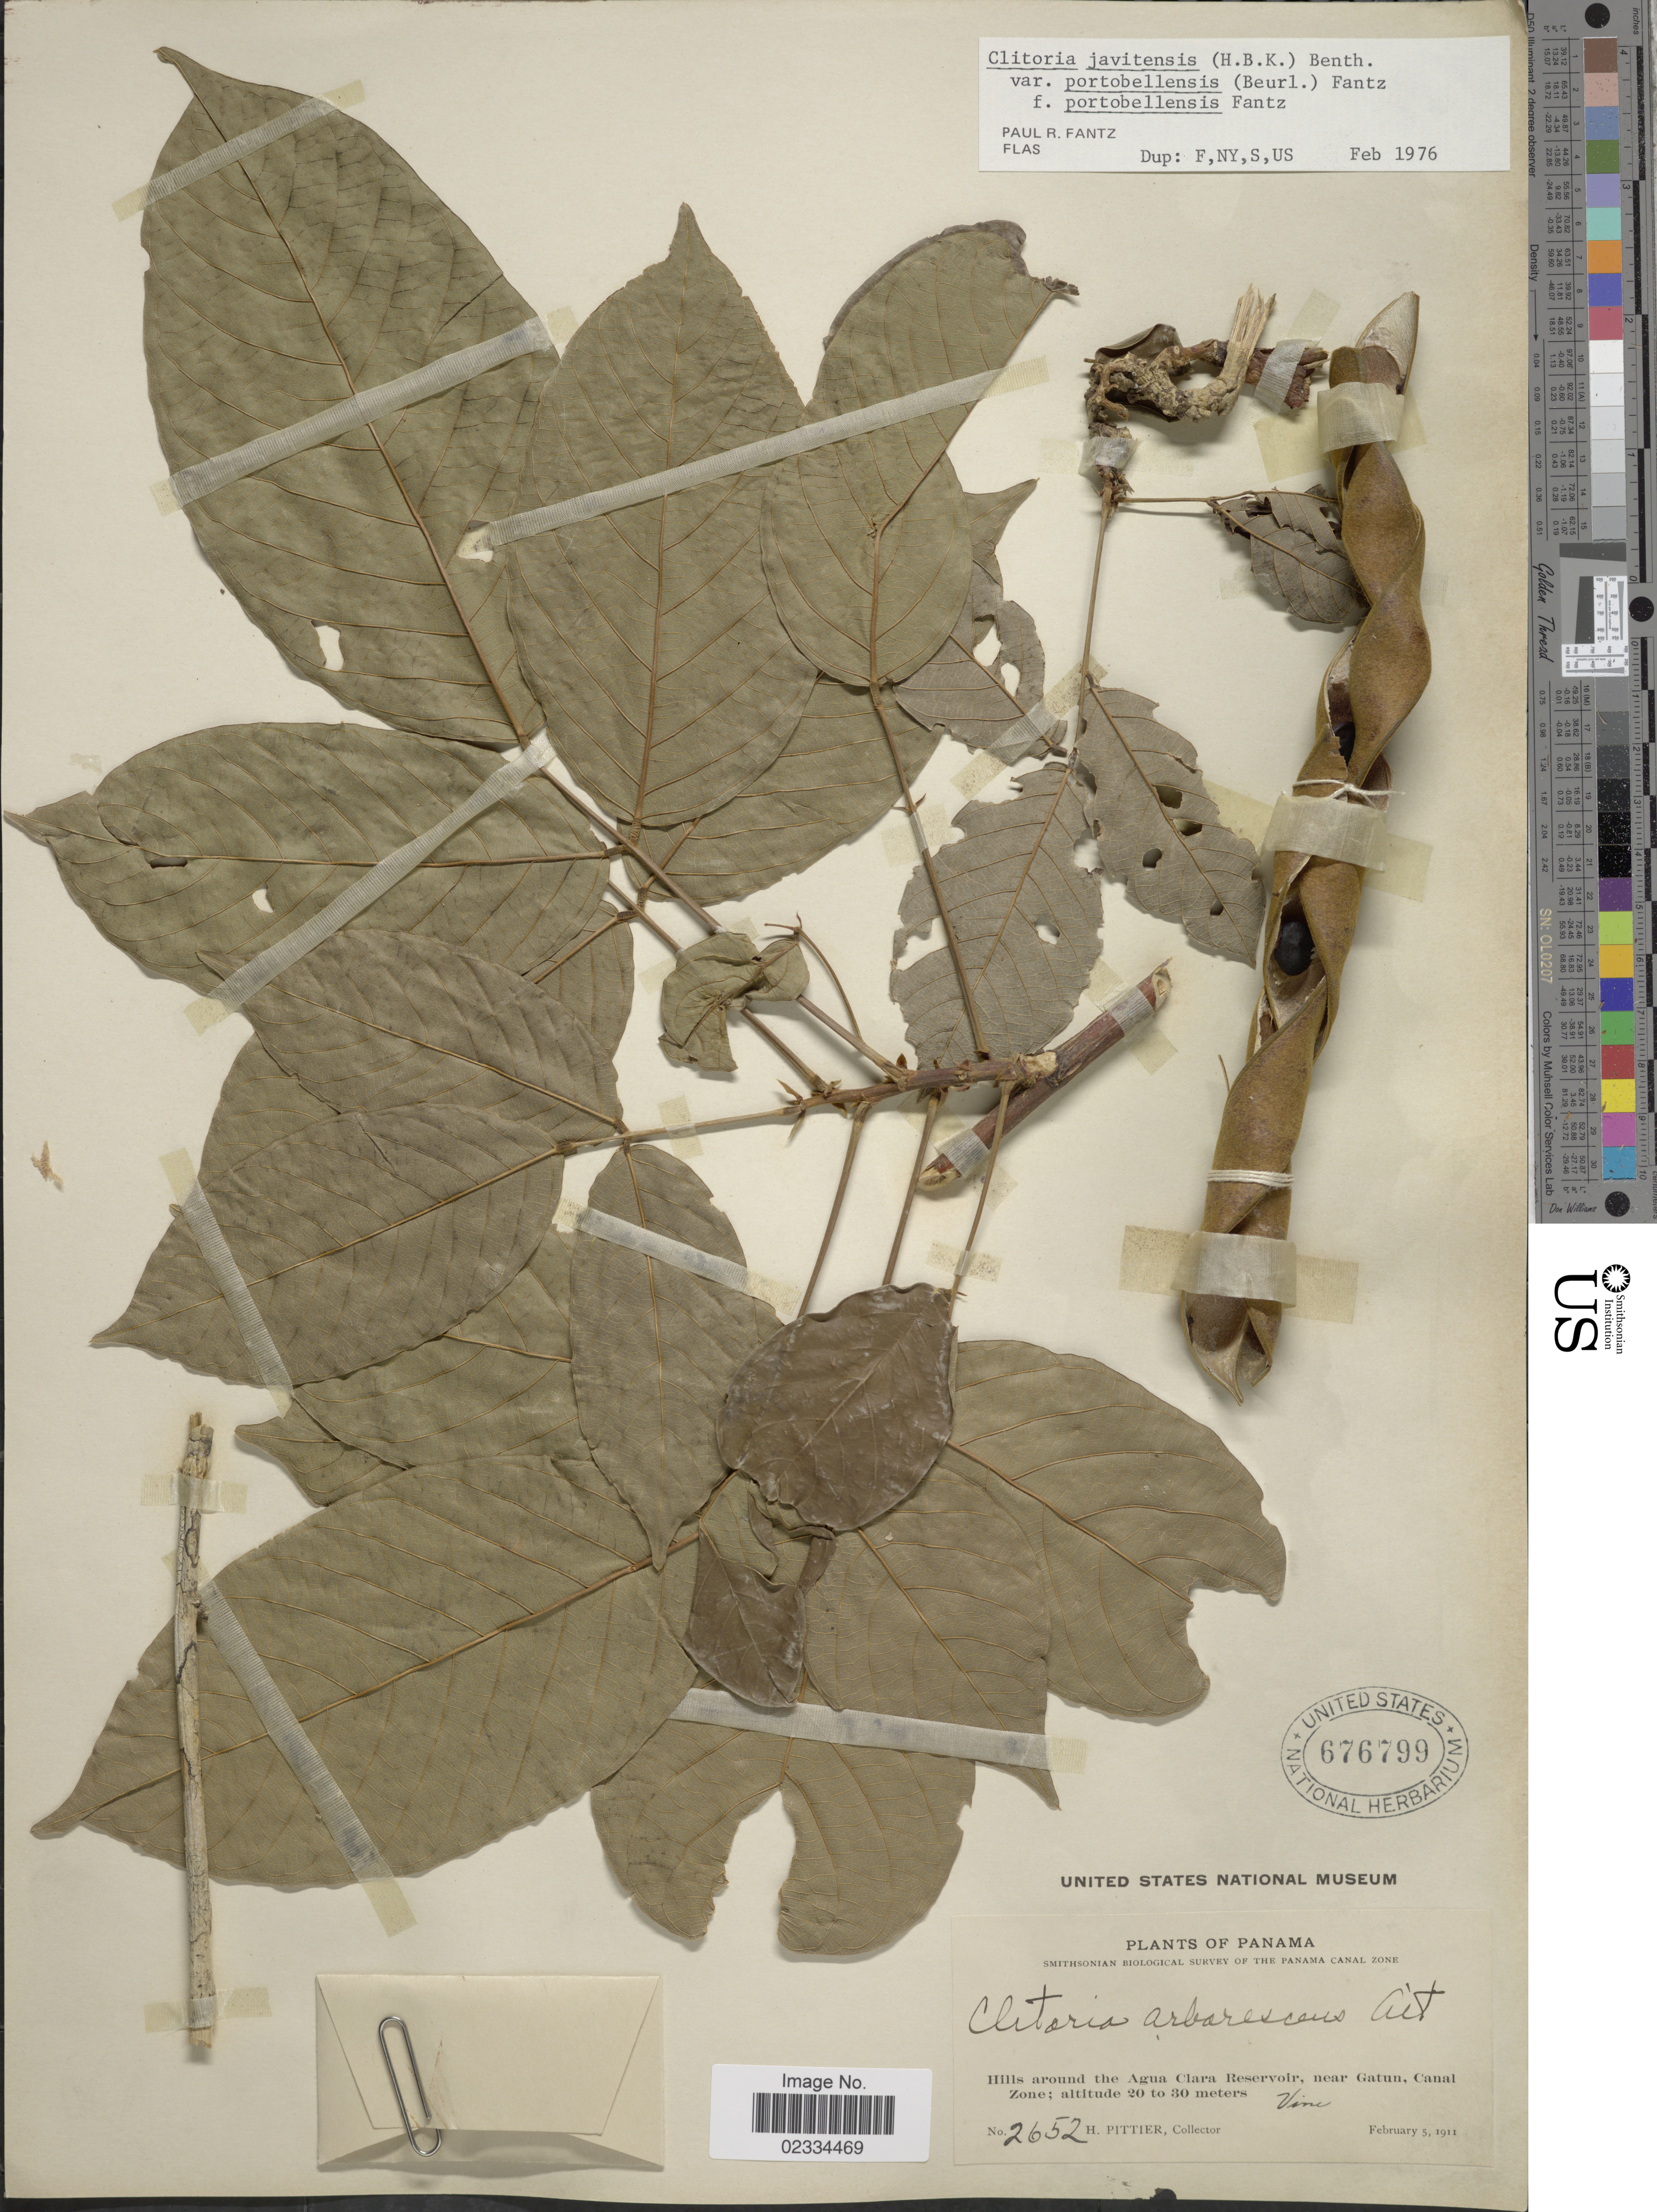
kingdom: Plantae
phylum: Tracheophyta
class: Magnoliopsida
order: Fabales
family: Fabaceae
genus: Clitoria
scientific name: Clitoria javitensis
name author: (Kunth) Benth.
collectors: H. F. Pittier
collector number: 2652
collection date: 1911-02-05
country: Panama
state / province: Colón / Panamá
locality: Hills around the Agua Clara Reservoir, near Gatun, Canal Zone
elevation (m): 20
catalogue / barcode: US 676799